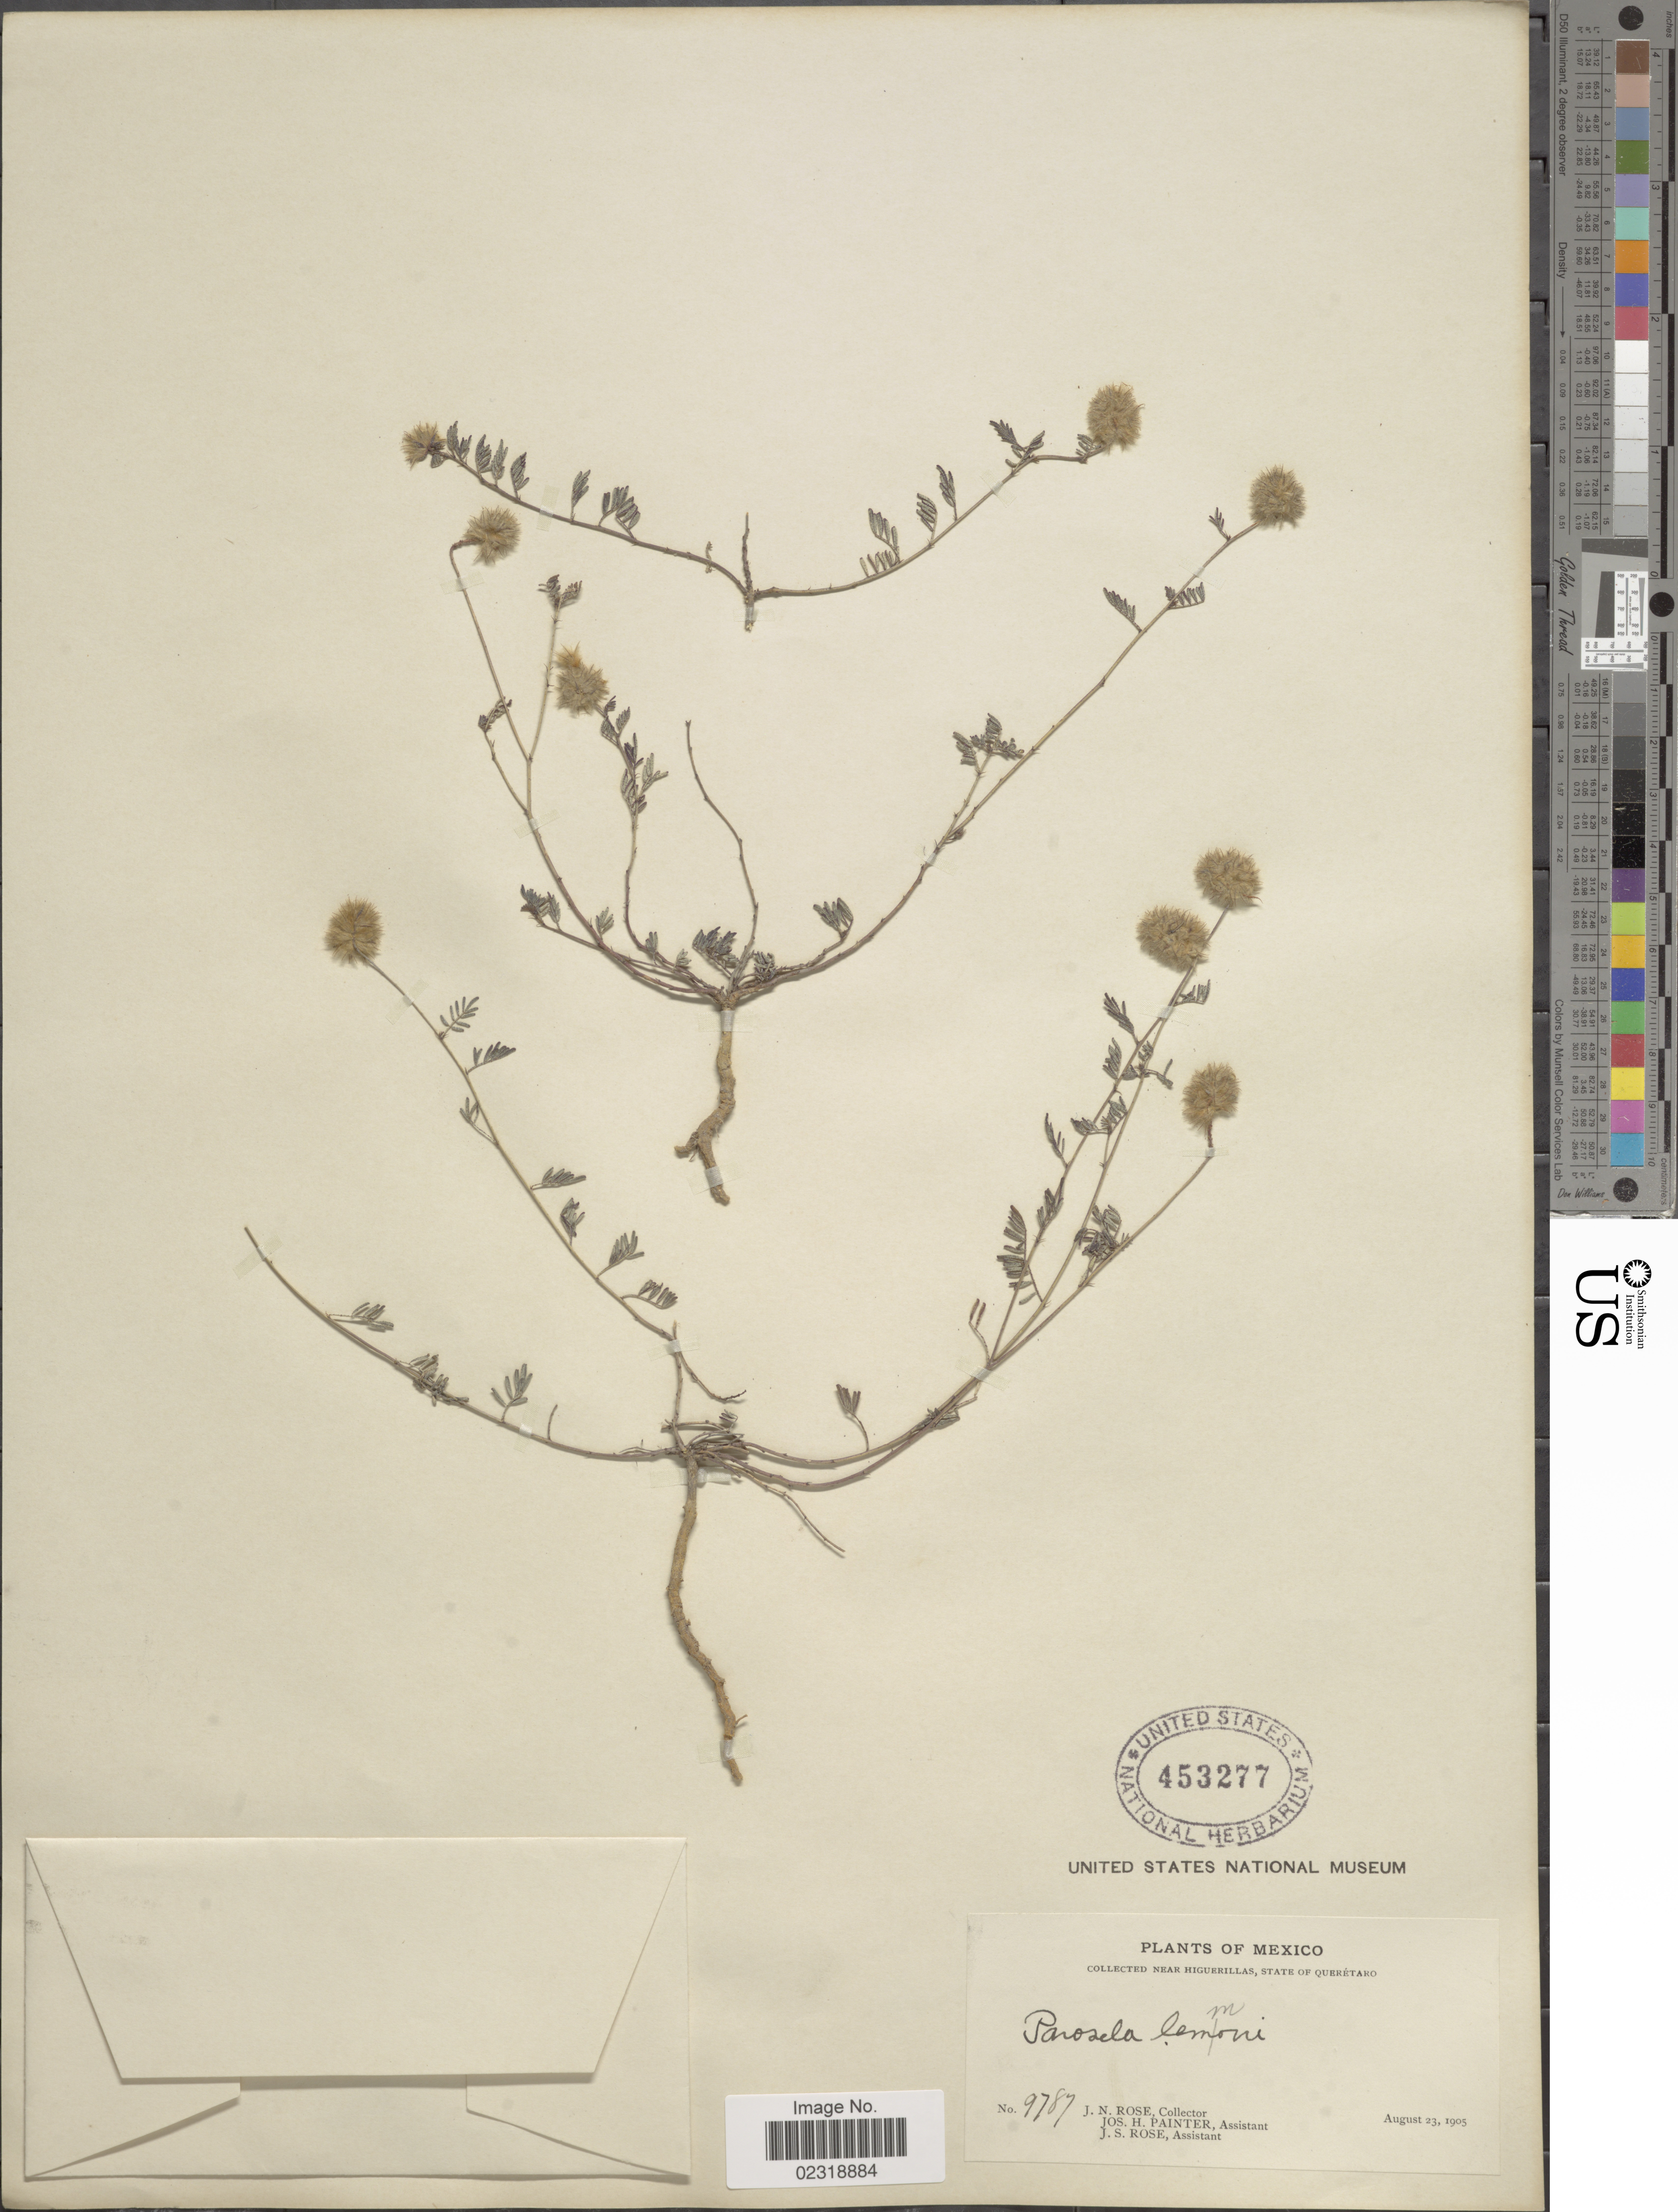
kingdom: Plantae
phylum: Tracheophyta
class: Magnoliopsida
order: Fabales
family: Fabaceae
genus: Dalea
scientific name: Dalea brachystachys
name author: A. Gray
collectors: J. N. Rose, J. H. Painter & J. S. Rose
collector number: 9787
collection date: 1905-08-23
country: Mexico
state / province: Querétaro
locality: Near Higuerillas.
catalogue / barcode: US 453277